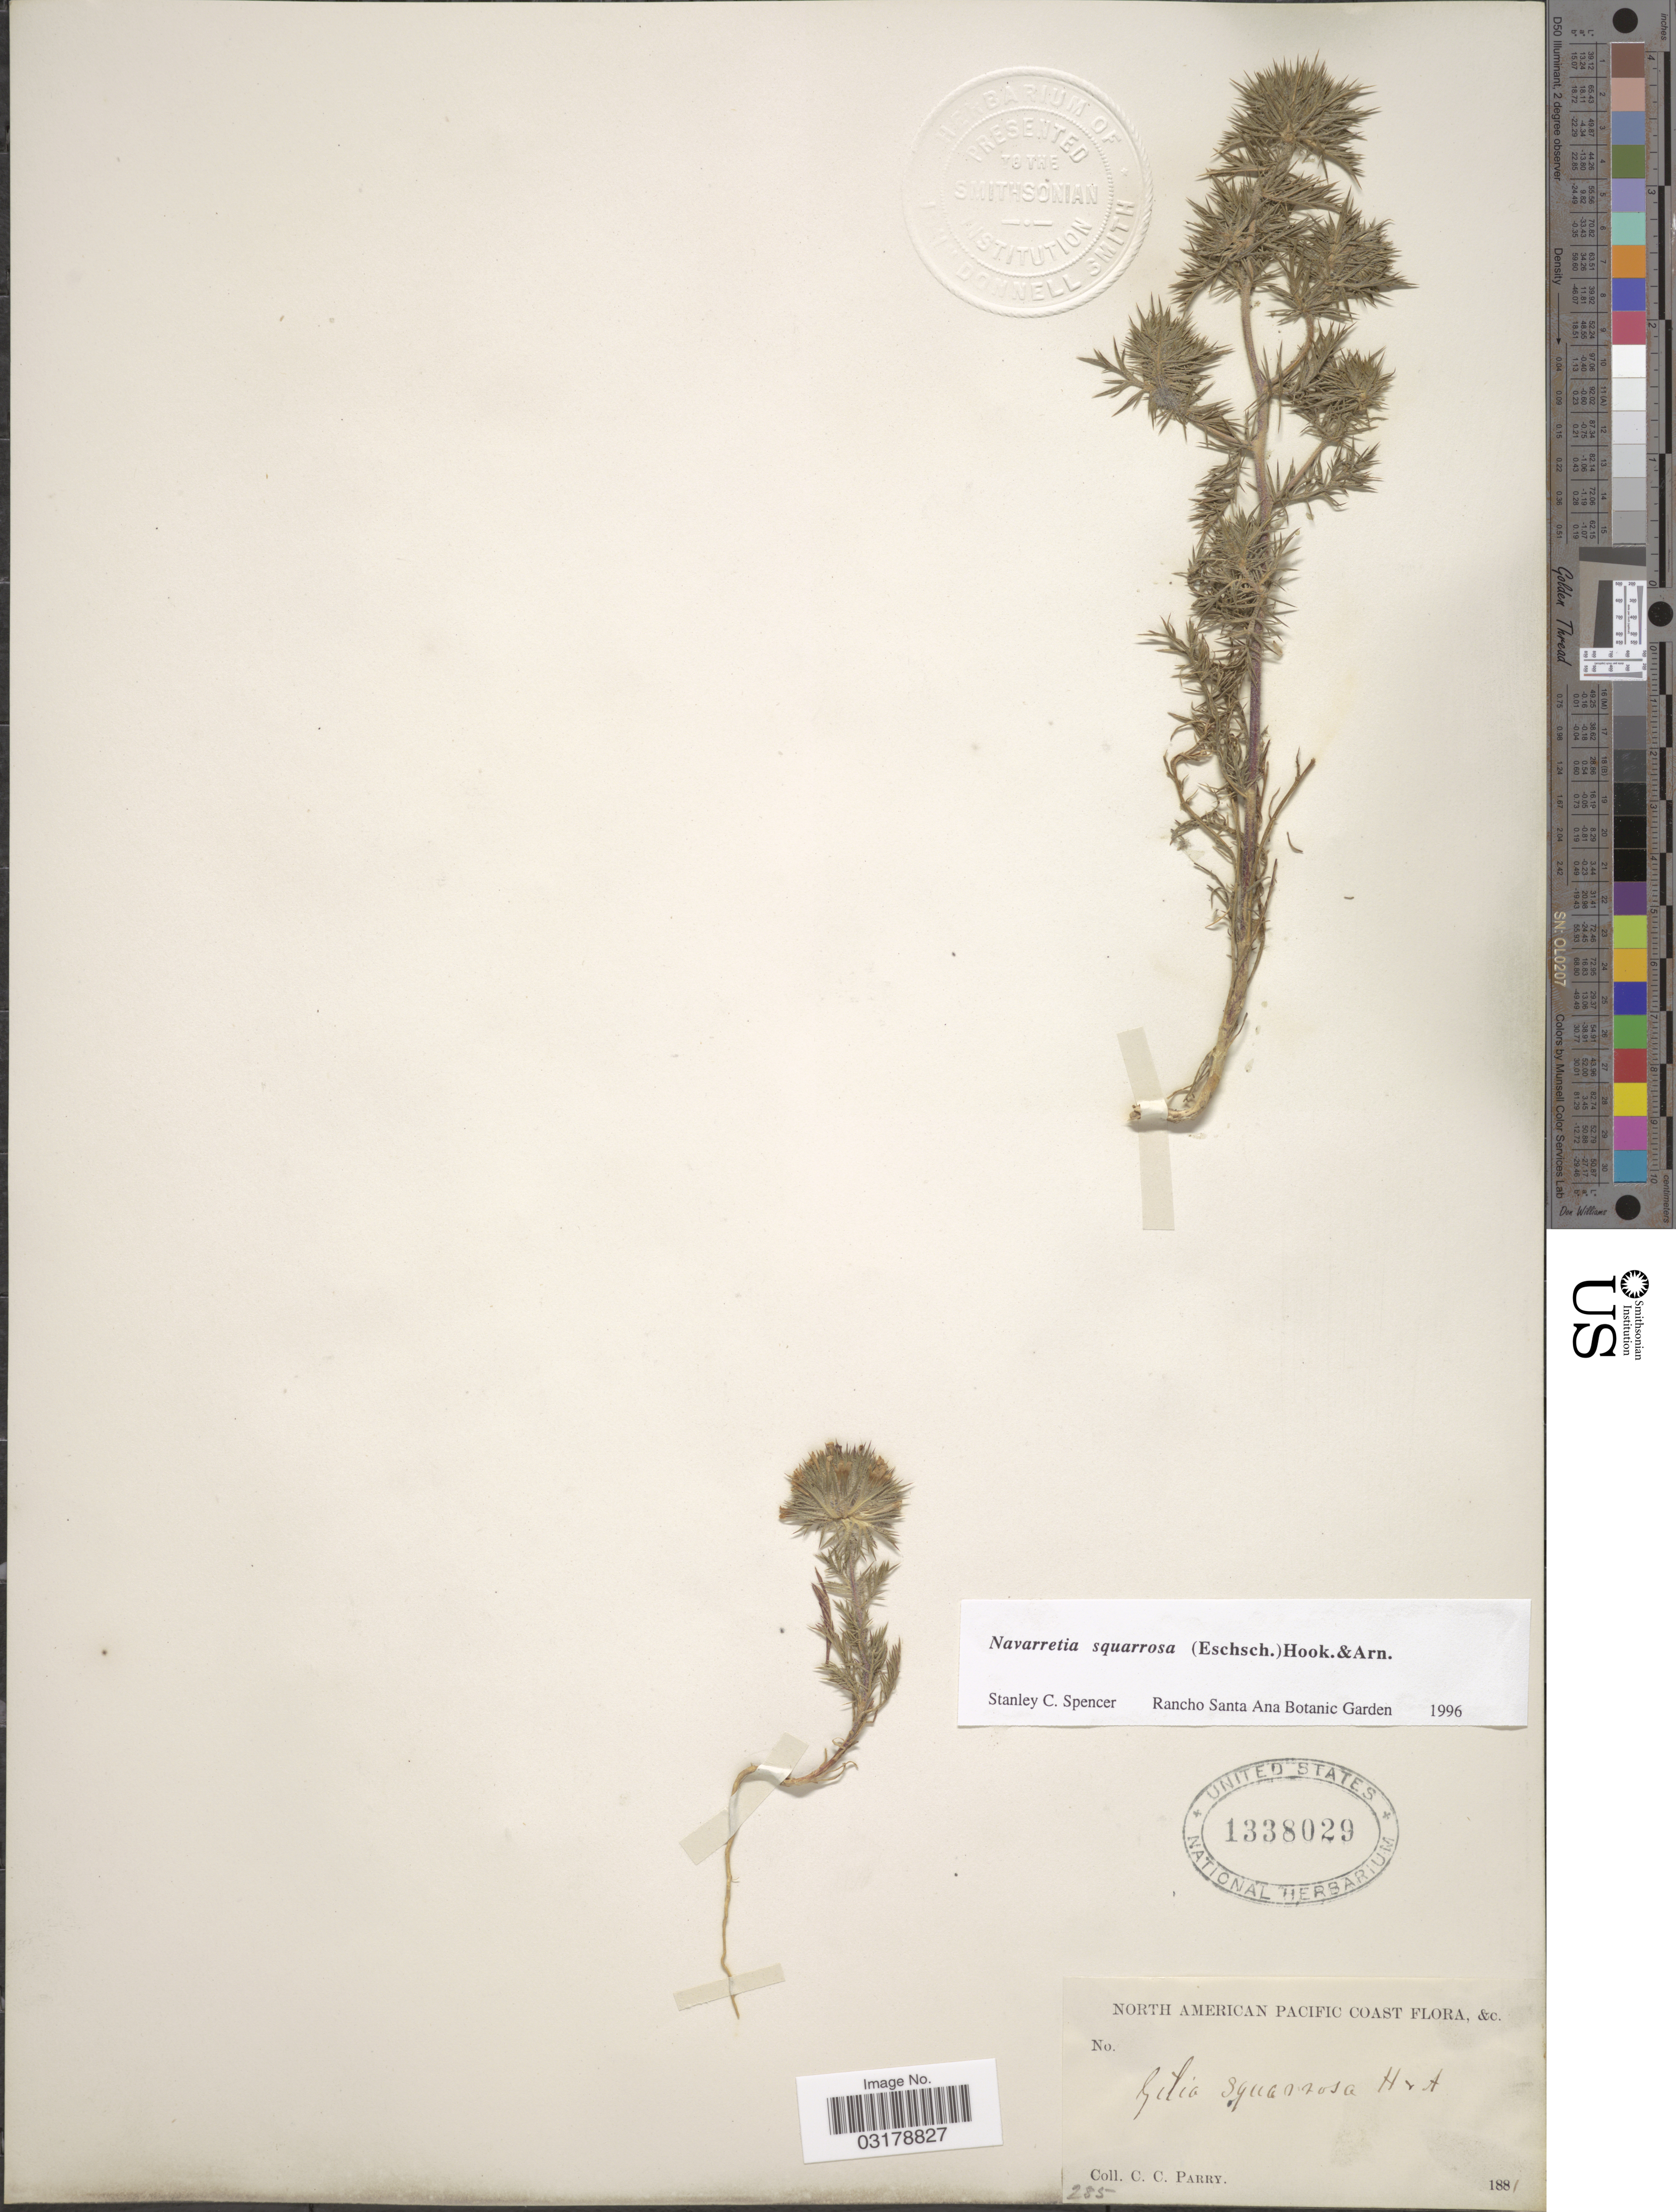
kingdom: Plantae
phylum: Tracheophyta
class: Magnoliopsida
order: Ericales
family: Polemoniaceae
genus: Navarretia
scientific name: Navarretia squarrosa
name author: (Eschsch.) Hook. & Arn.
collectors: C. C. Parry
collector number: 285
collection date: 1881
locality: North American Pacific Coast.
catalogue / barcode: US 1338029